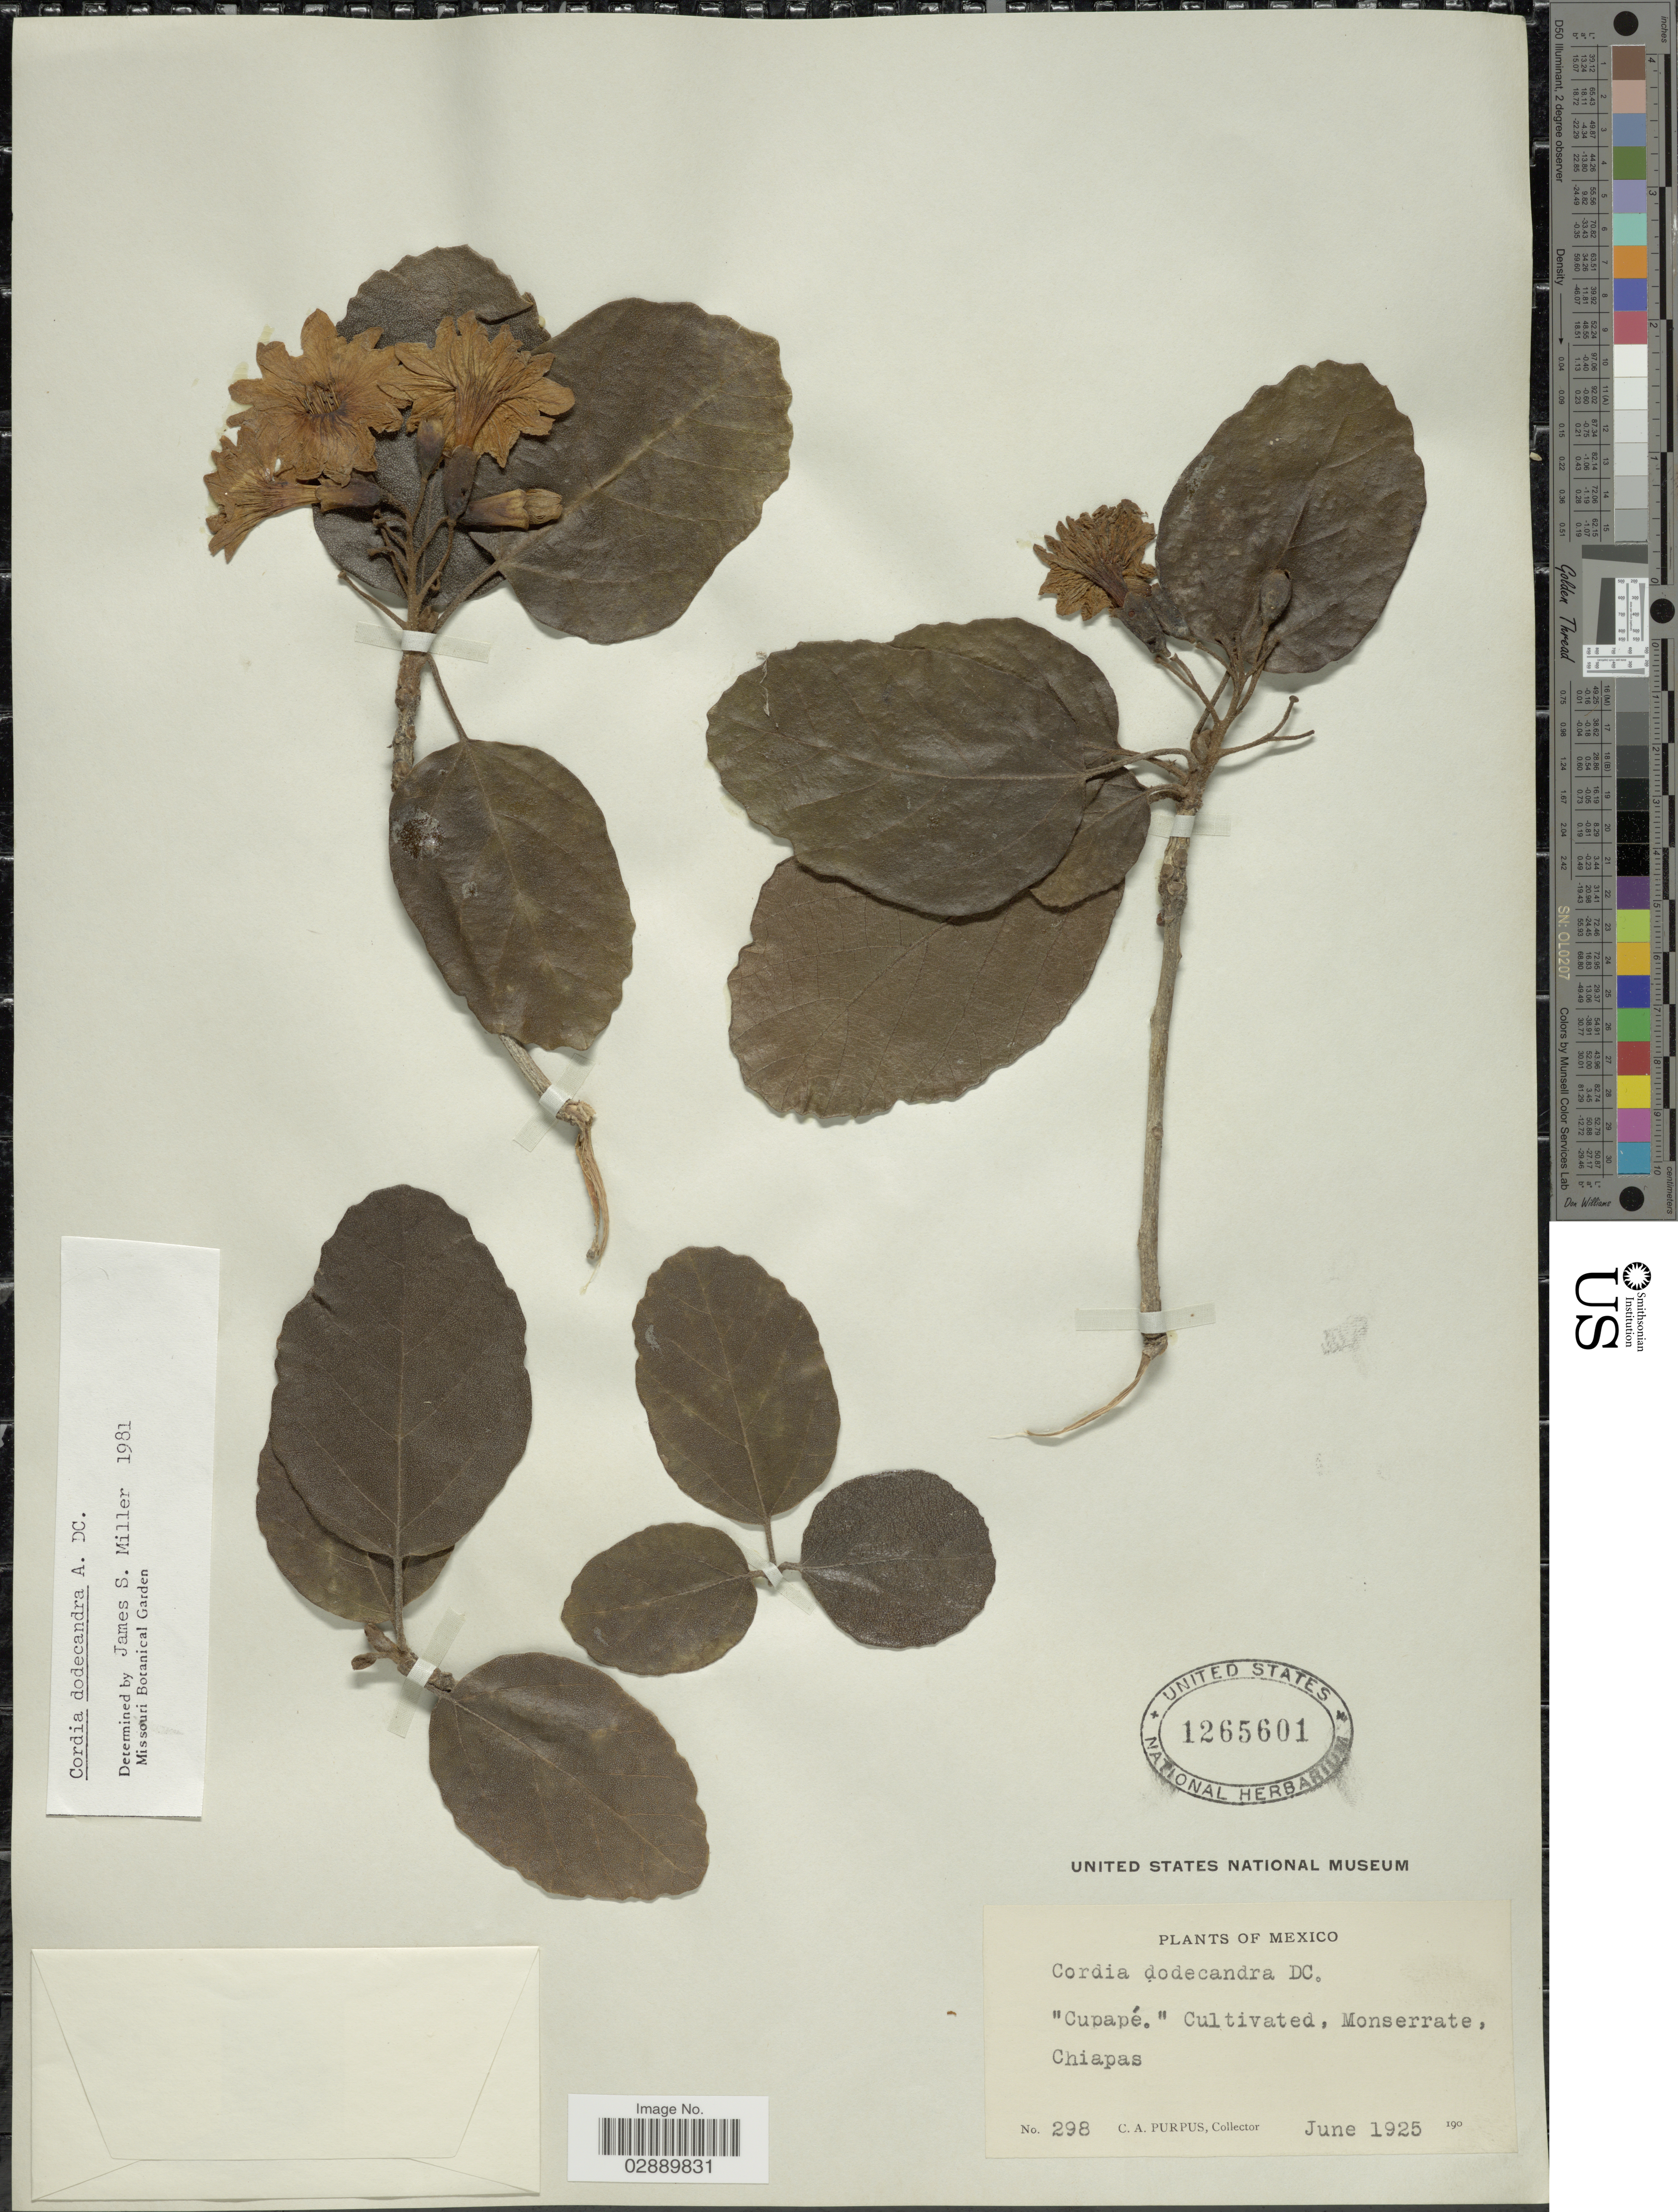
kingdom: Plantae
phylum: Tracheophyta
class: Magnoliopsida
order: Boraginales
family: Cordiaceae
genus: Cordia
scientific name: Cordia dodecandra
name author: A. DC.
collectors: C. A. Purpus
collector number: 298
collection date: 1925-06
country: Mexico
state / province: Chiapas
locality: Cultivated, Monserrate.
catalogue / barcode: US 1265601